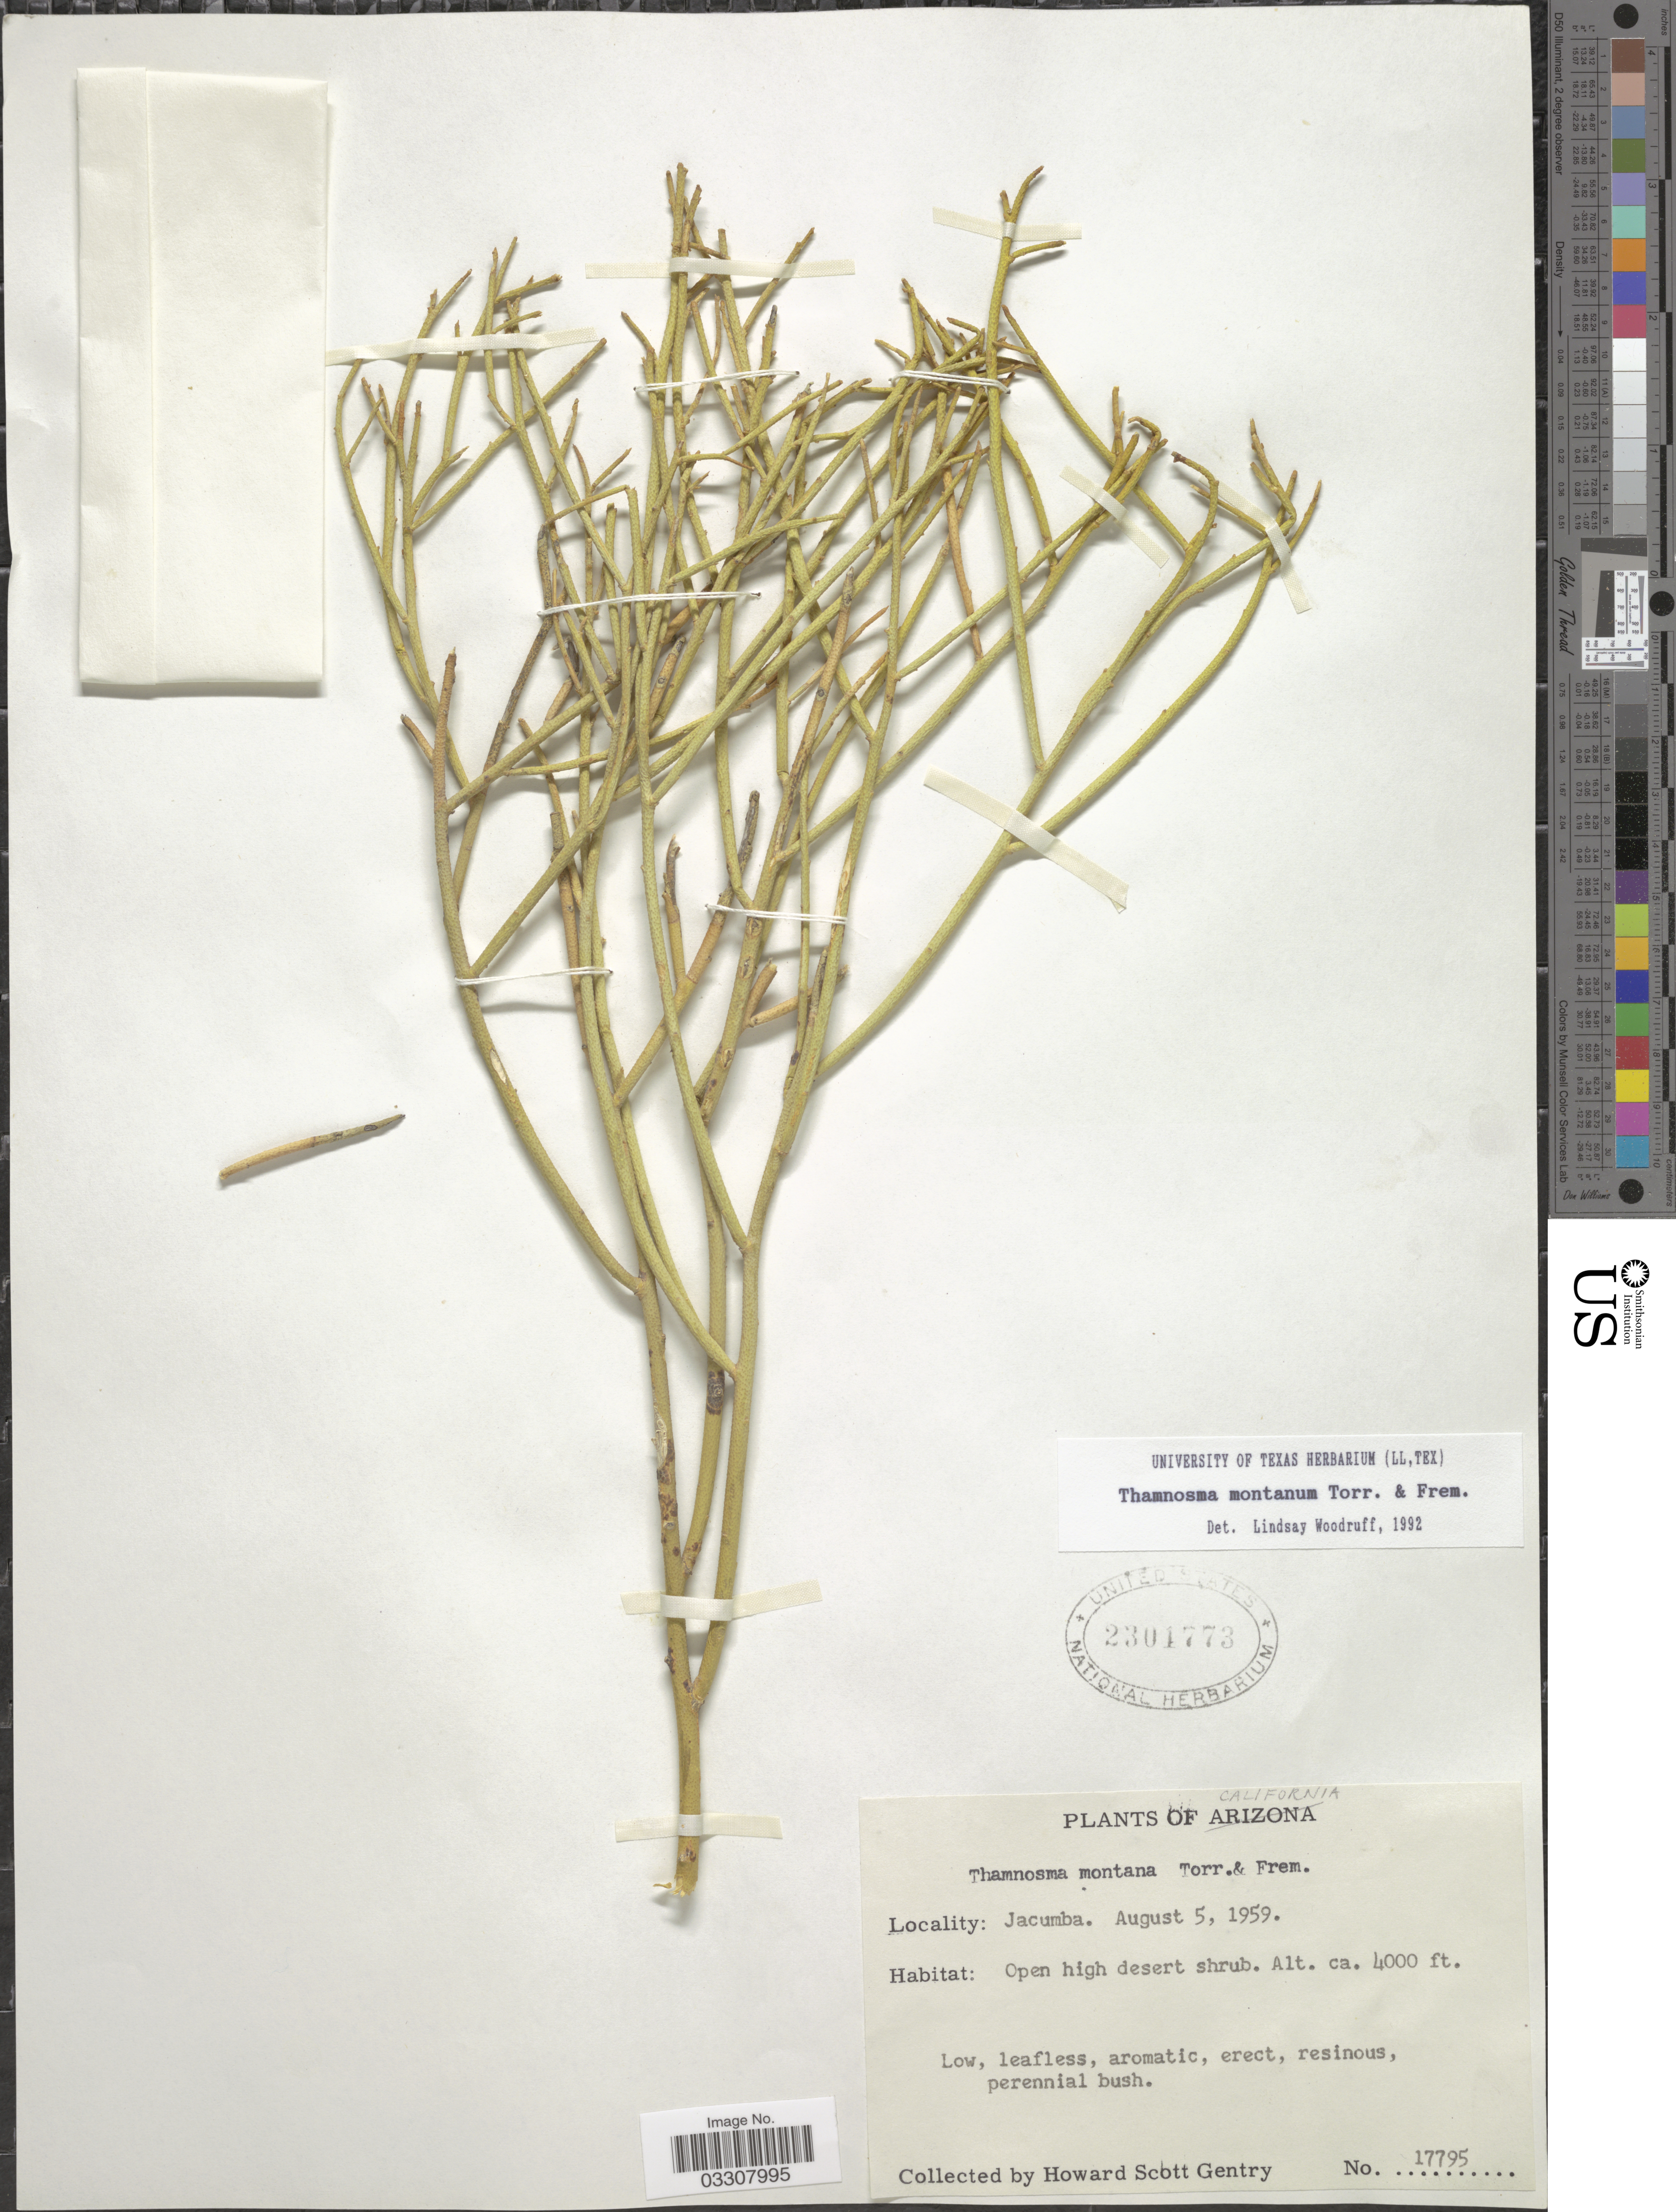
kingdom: Plantae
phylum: Tracheophyta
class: Magnoliopsida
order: Sapindales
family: Rutaceae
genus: Thamnosma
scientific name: Thamnosma montana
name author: Torr. & Frém.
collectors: H. S. Gentry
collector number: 17795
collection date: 1959-08-05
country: United States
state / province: California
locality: Jacumba.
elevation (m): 1219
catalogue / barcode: US 2301773